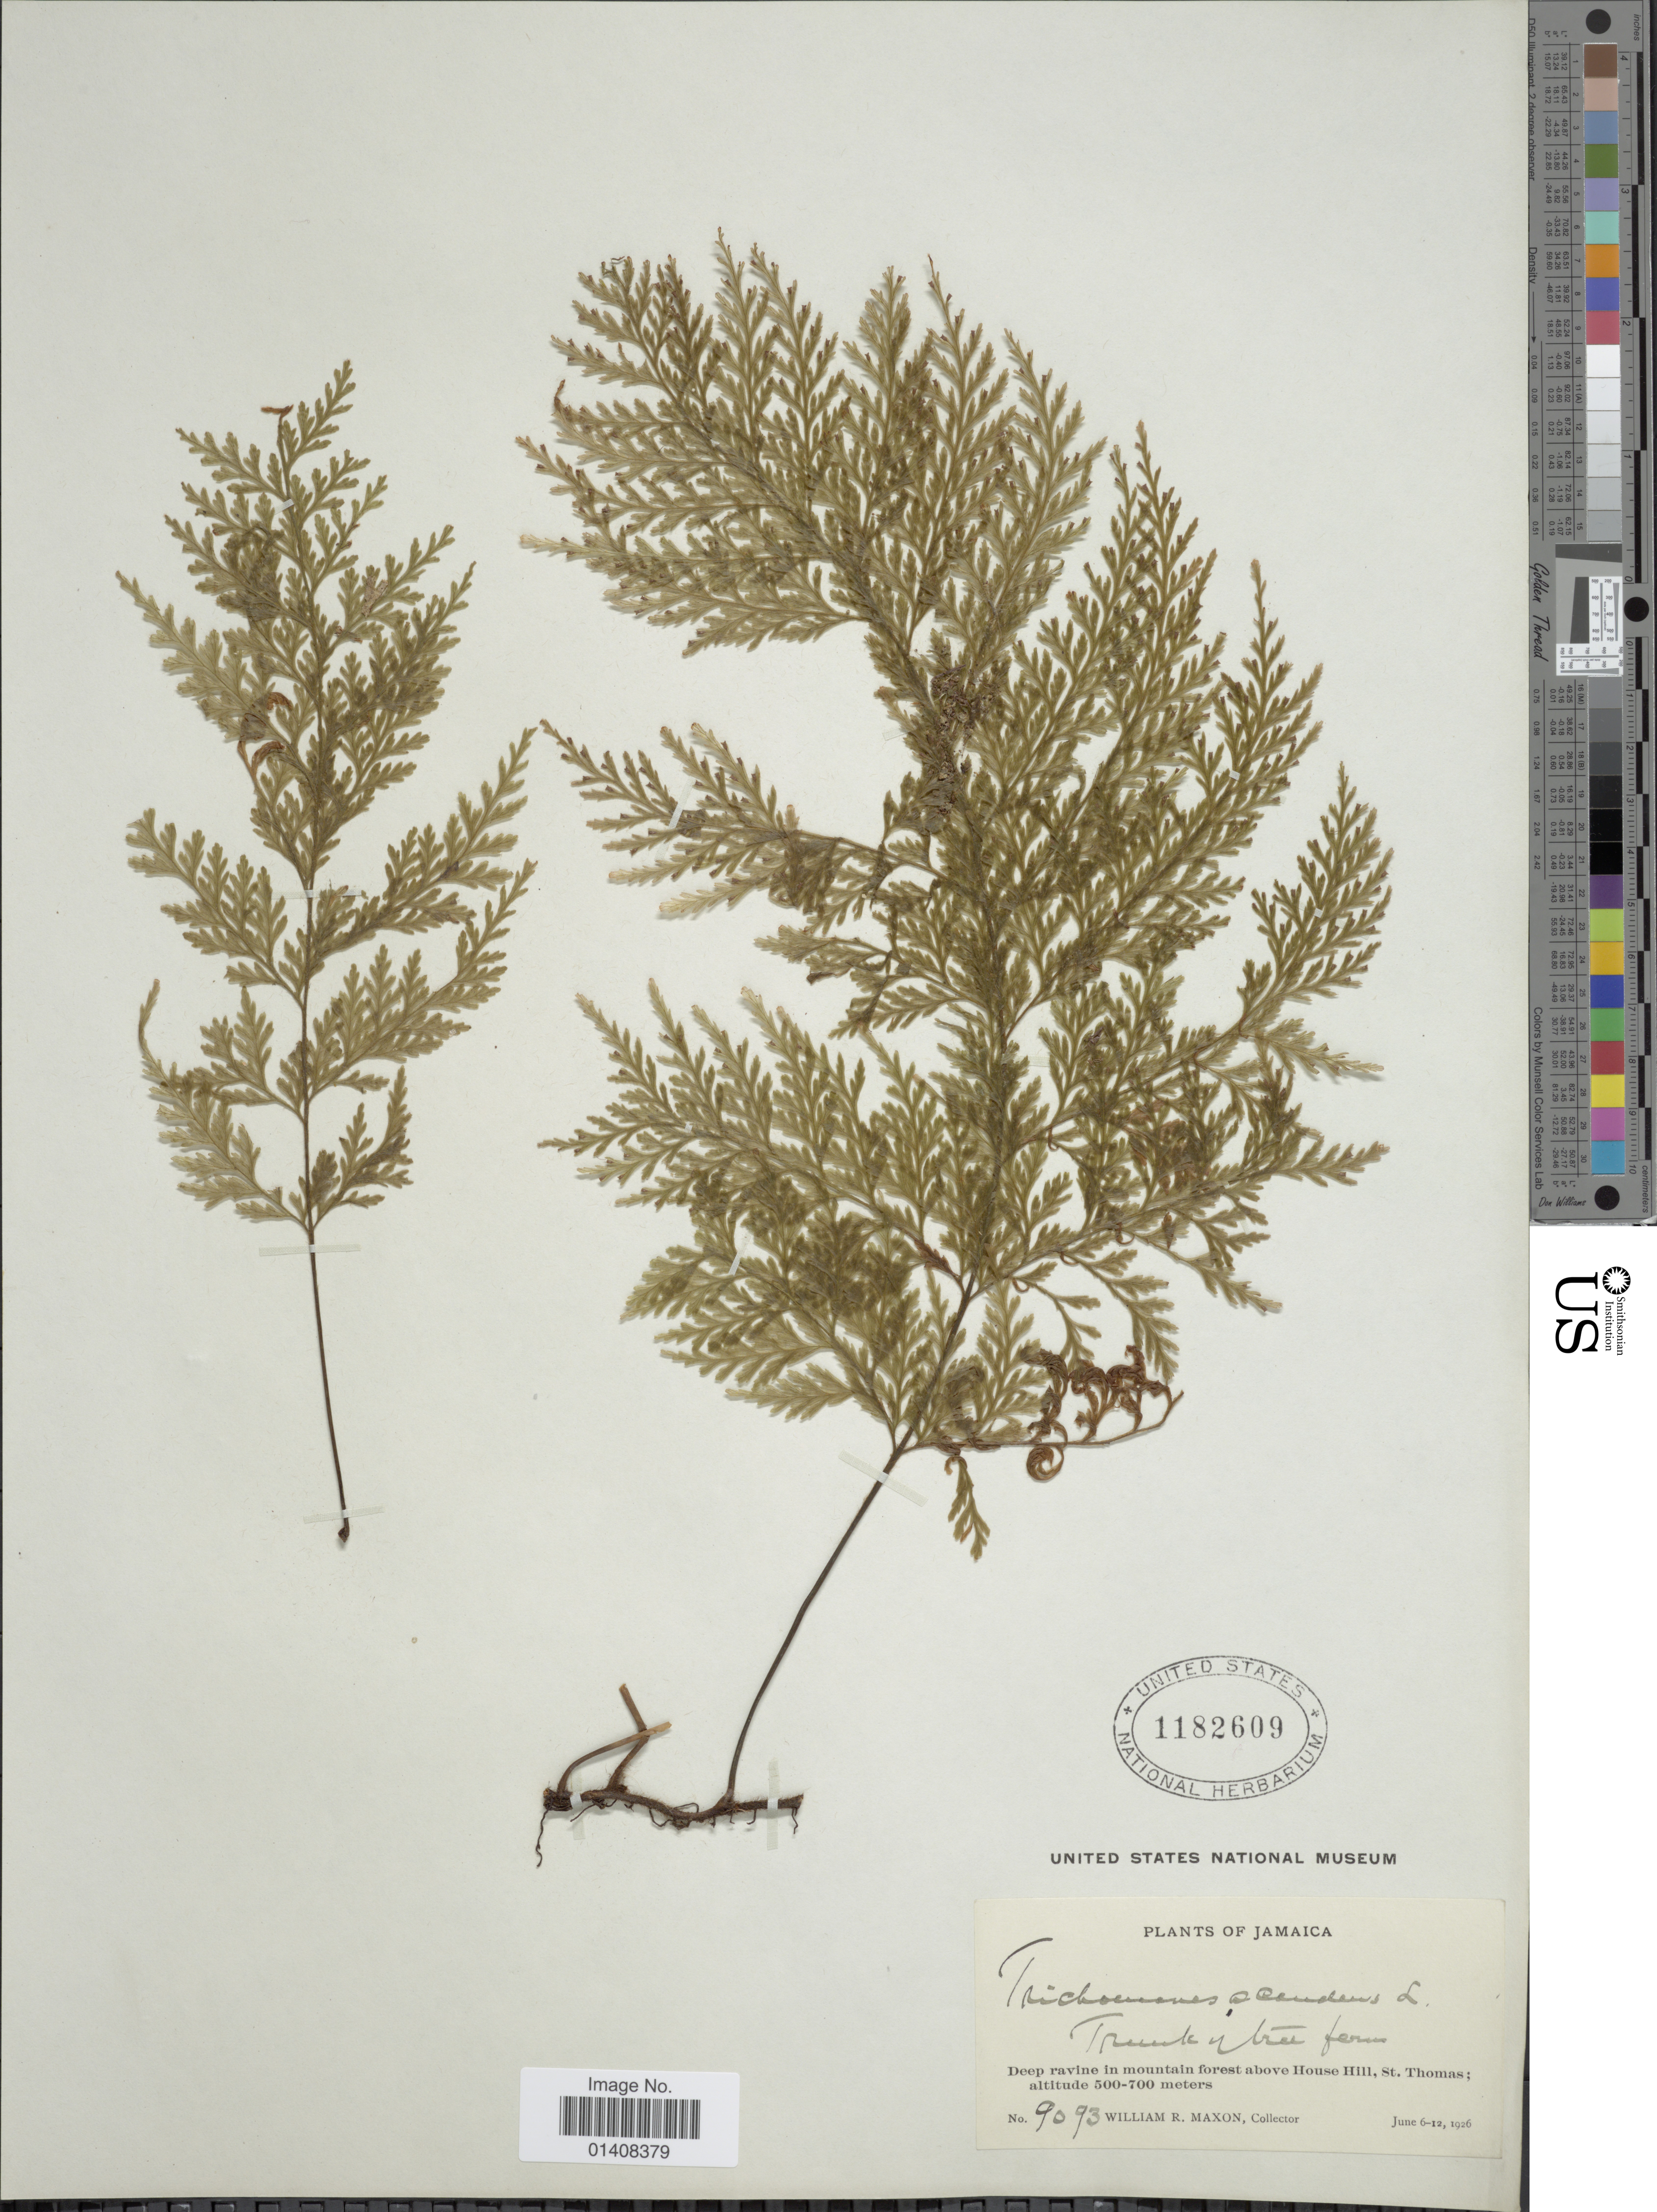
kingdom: Plantae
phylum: Tracheophyta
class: Polypodiopsida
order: Hymenophyllales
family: Hymenophyllaceae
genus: Trichomanes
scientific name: Trichomanes scandens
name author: L.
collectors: W. R. Maxon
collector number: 9093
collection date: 1926-06-06/1926-06-12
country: Jamaica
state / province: Saint Thomas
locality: Above House Hill, St. Thomas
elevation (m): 500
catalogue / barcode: US 1182609